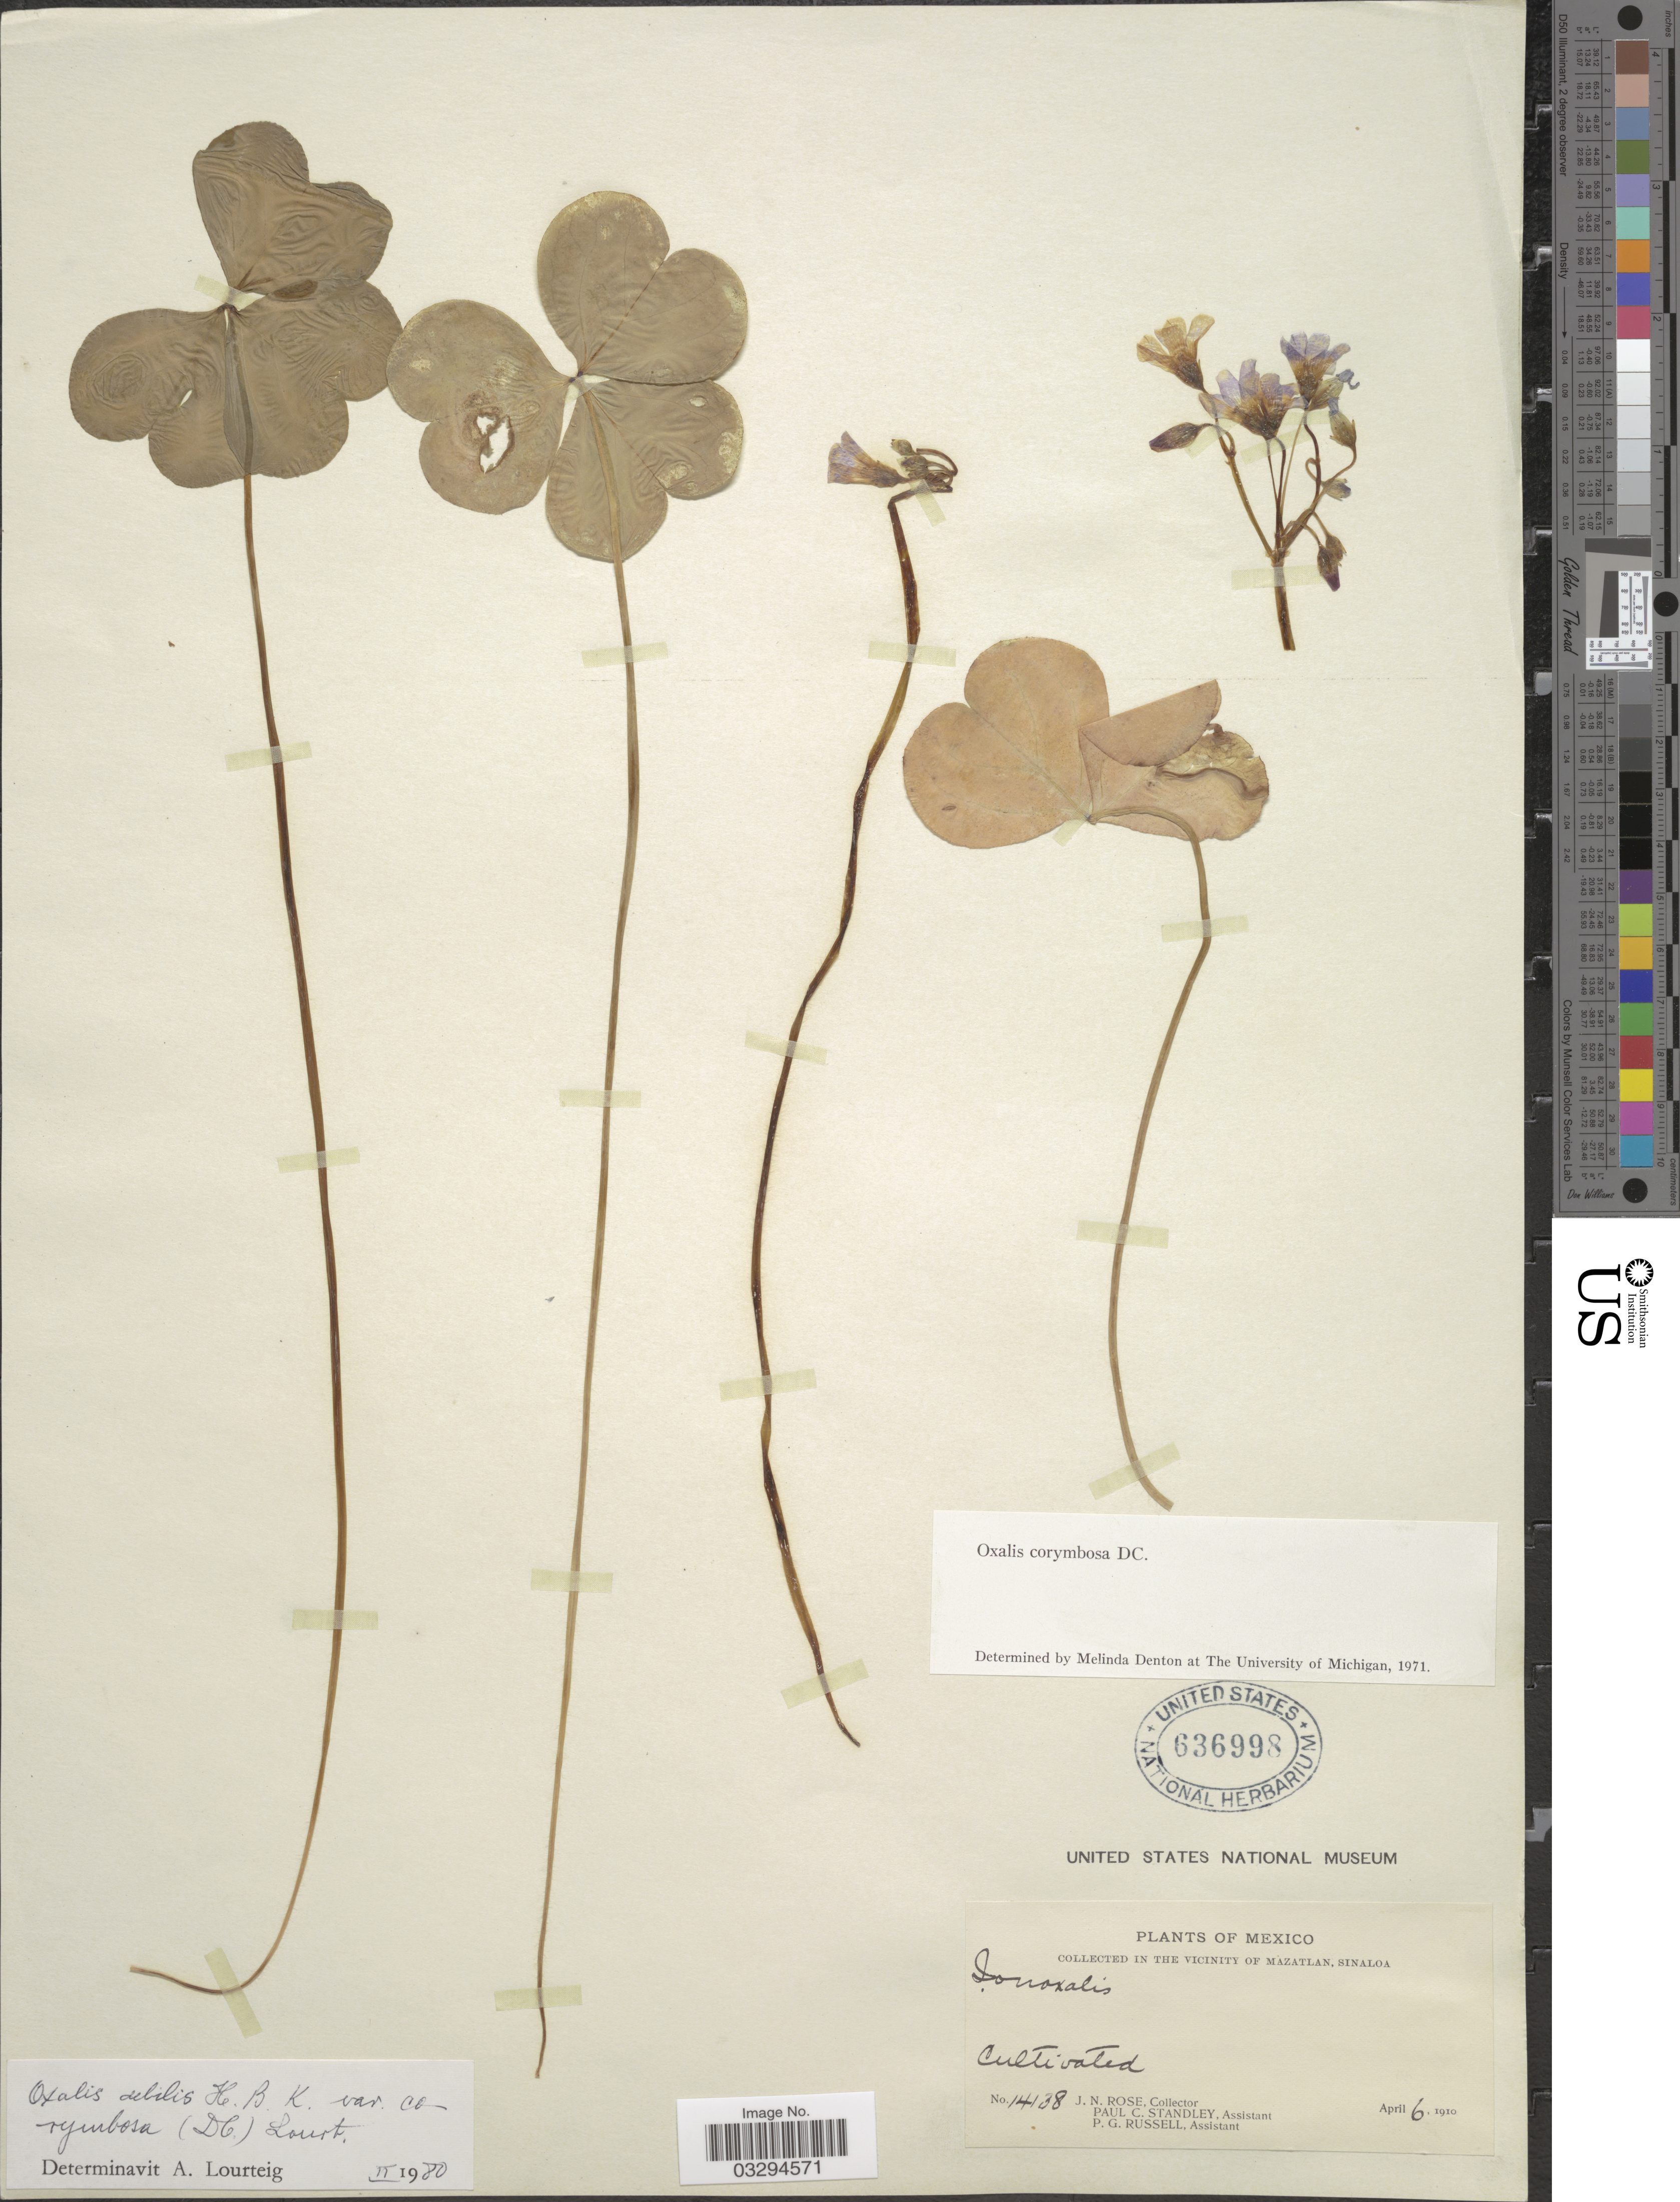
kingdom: Plantae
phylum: Tracheophyta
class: Magnoliopsida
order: Oxalidales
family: Oxalidaceae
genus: Oxalis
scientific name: Oxalis debilis var. corymbosa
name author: (DC.) Lourteig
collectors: J. N. Rose, P. C. Standley & P. G. Russell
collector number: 14138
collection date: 1910-04-06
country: Mexico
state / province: Sinaloa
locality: In the Vicinity of Mazatlan.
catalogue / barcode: US 636998